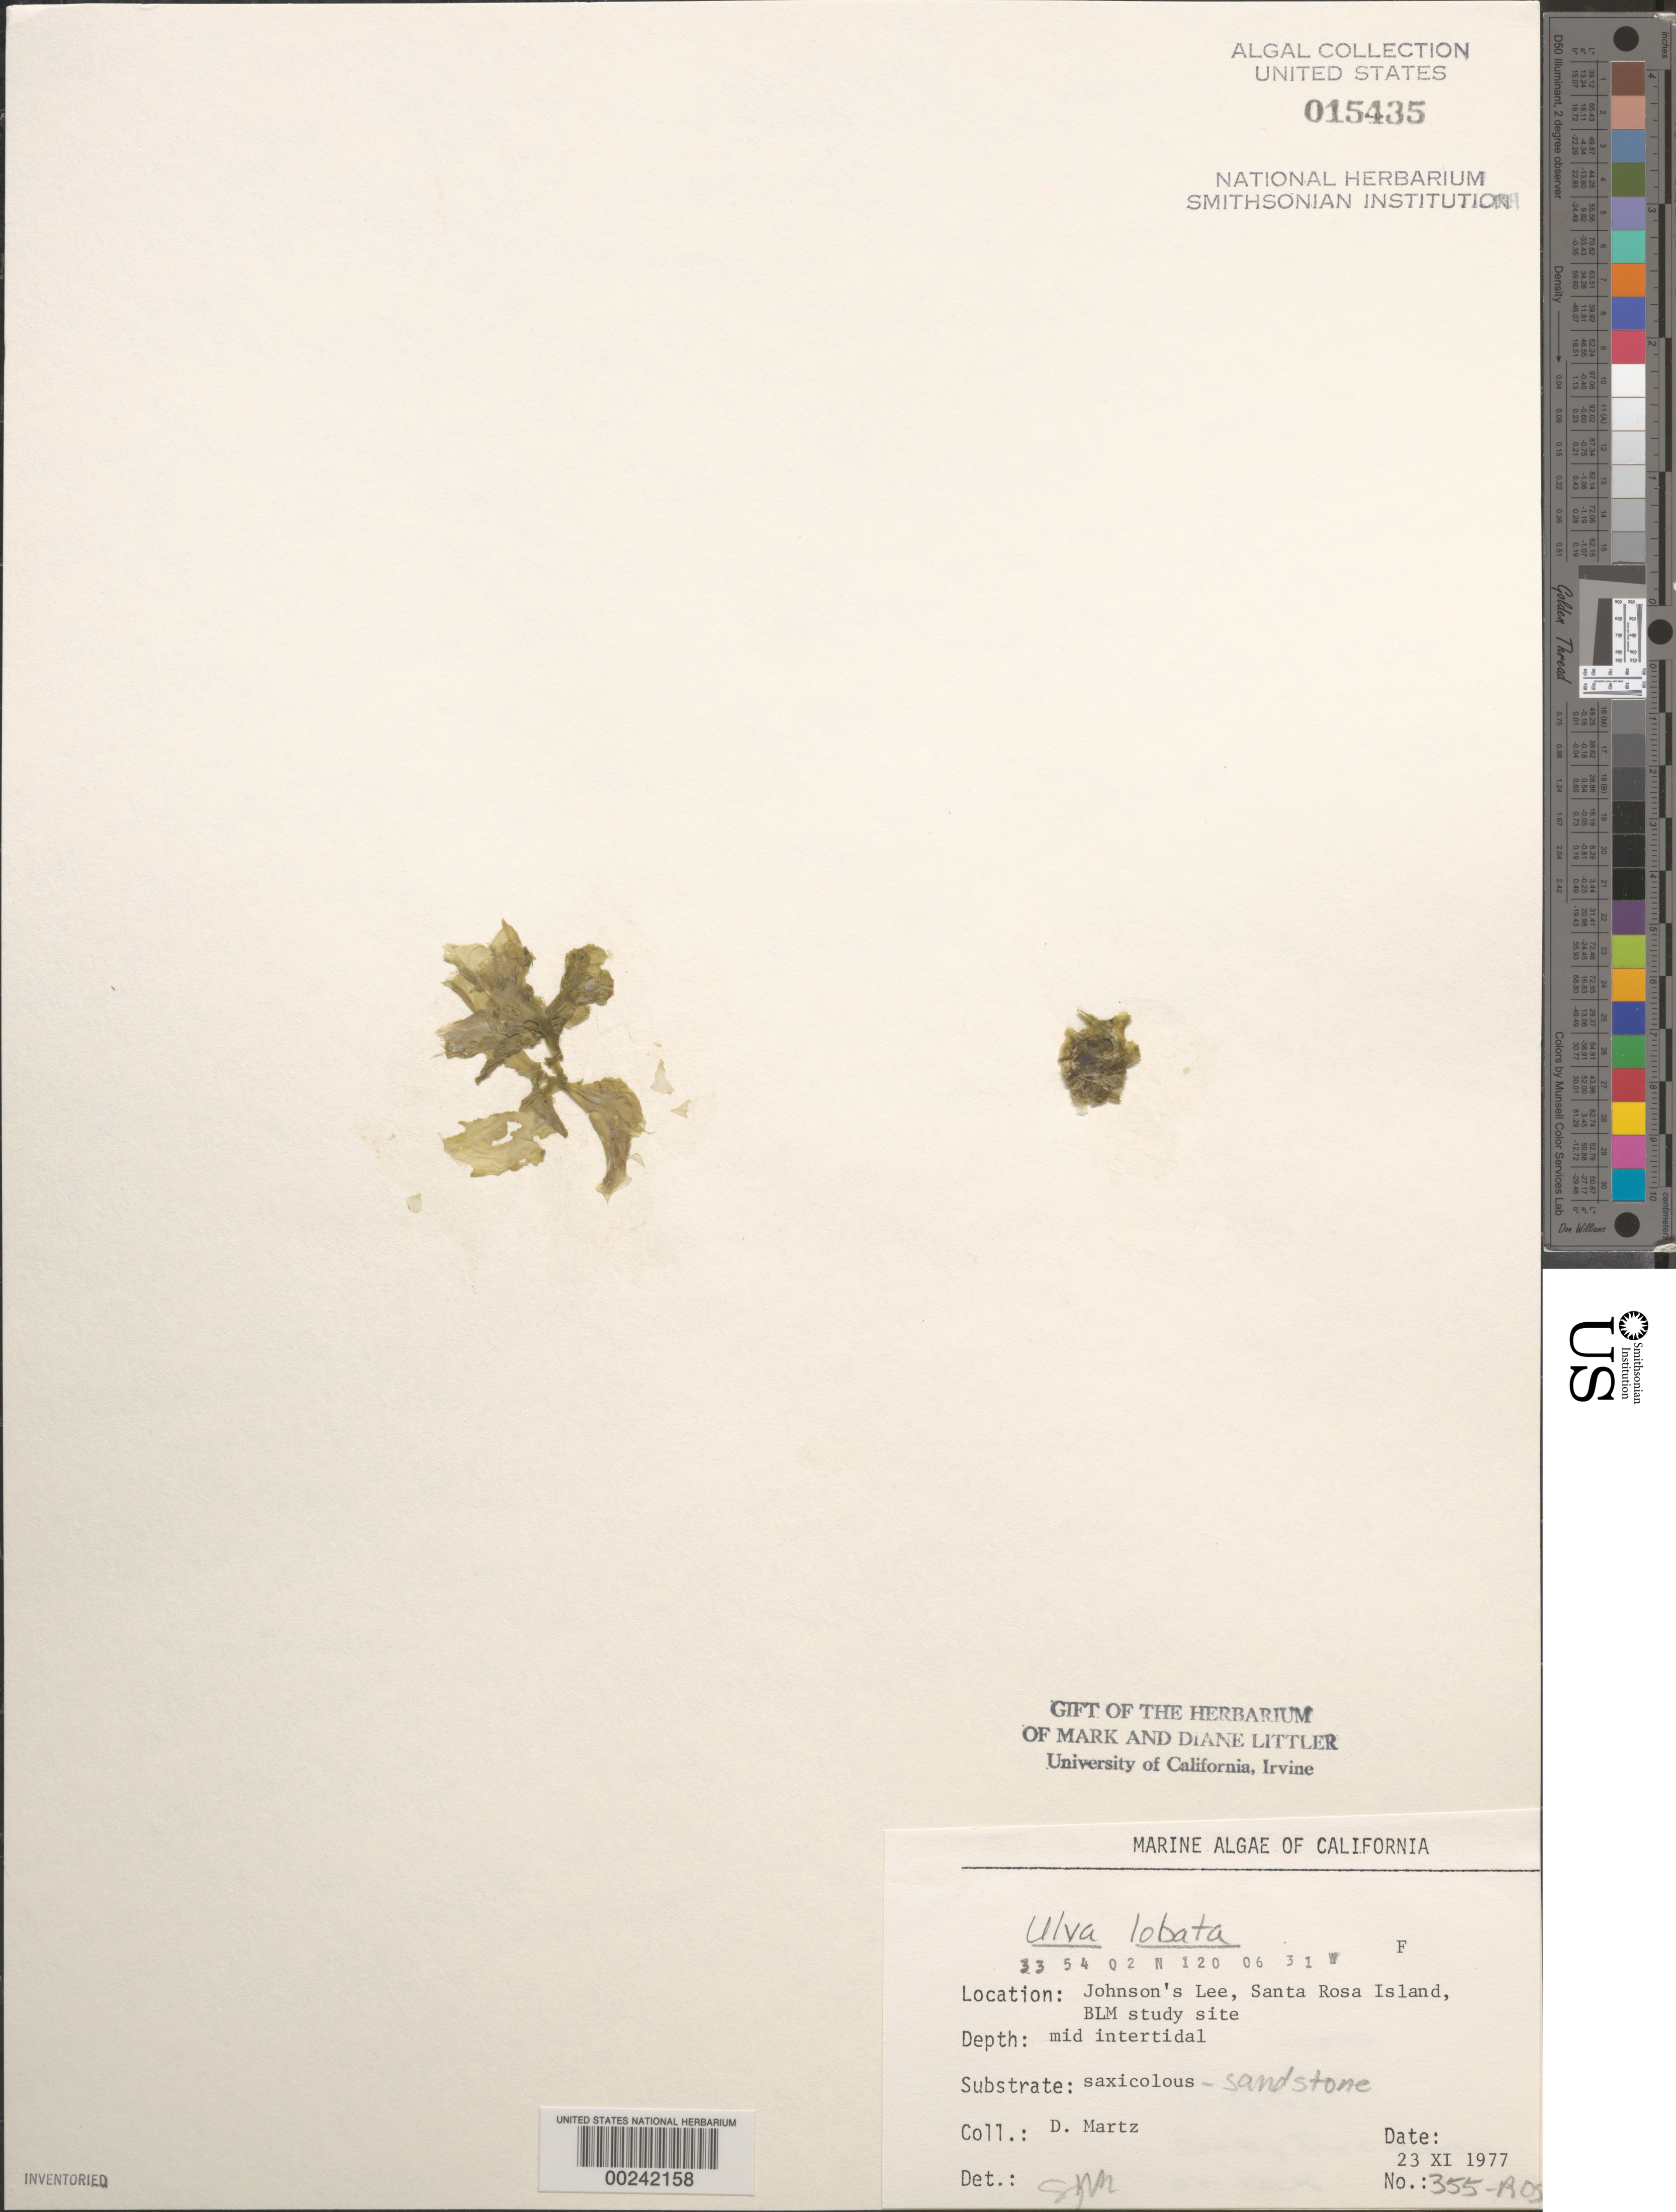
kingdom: Plantae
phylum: Chlorophyta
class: Ulvophyceae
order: Ulvales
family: Ulvaceae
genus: Ulva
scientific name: Ulva lactuca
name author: L.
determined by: Algae name updating Project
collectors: D. Martz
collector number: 355-ros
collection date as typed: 23 Nov 1977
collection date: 1977-11-23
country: United States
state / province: California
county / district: Santa Barbara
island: Santa Rosa Island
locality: Johnson's Lee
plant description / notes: BLM-SOCALBIGHT Rocky Intertidal Survey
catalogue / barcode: US 15435